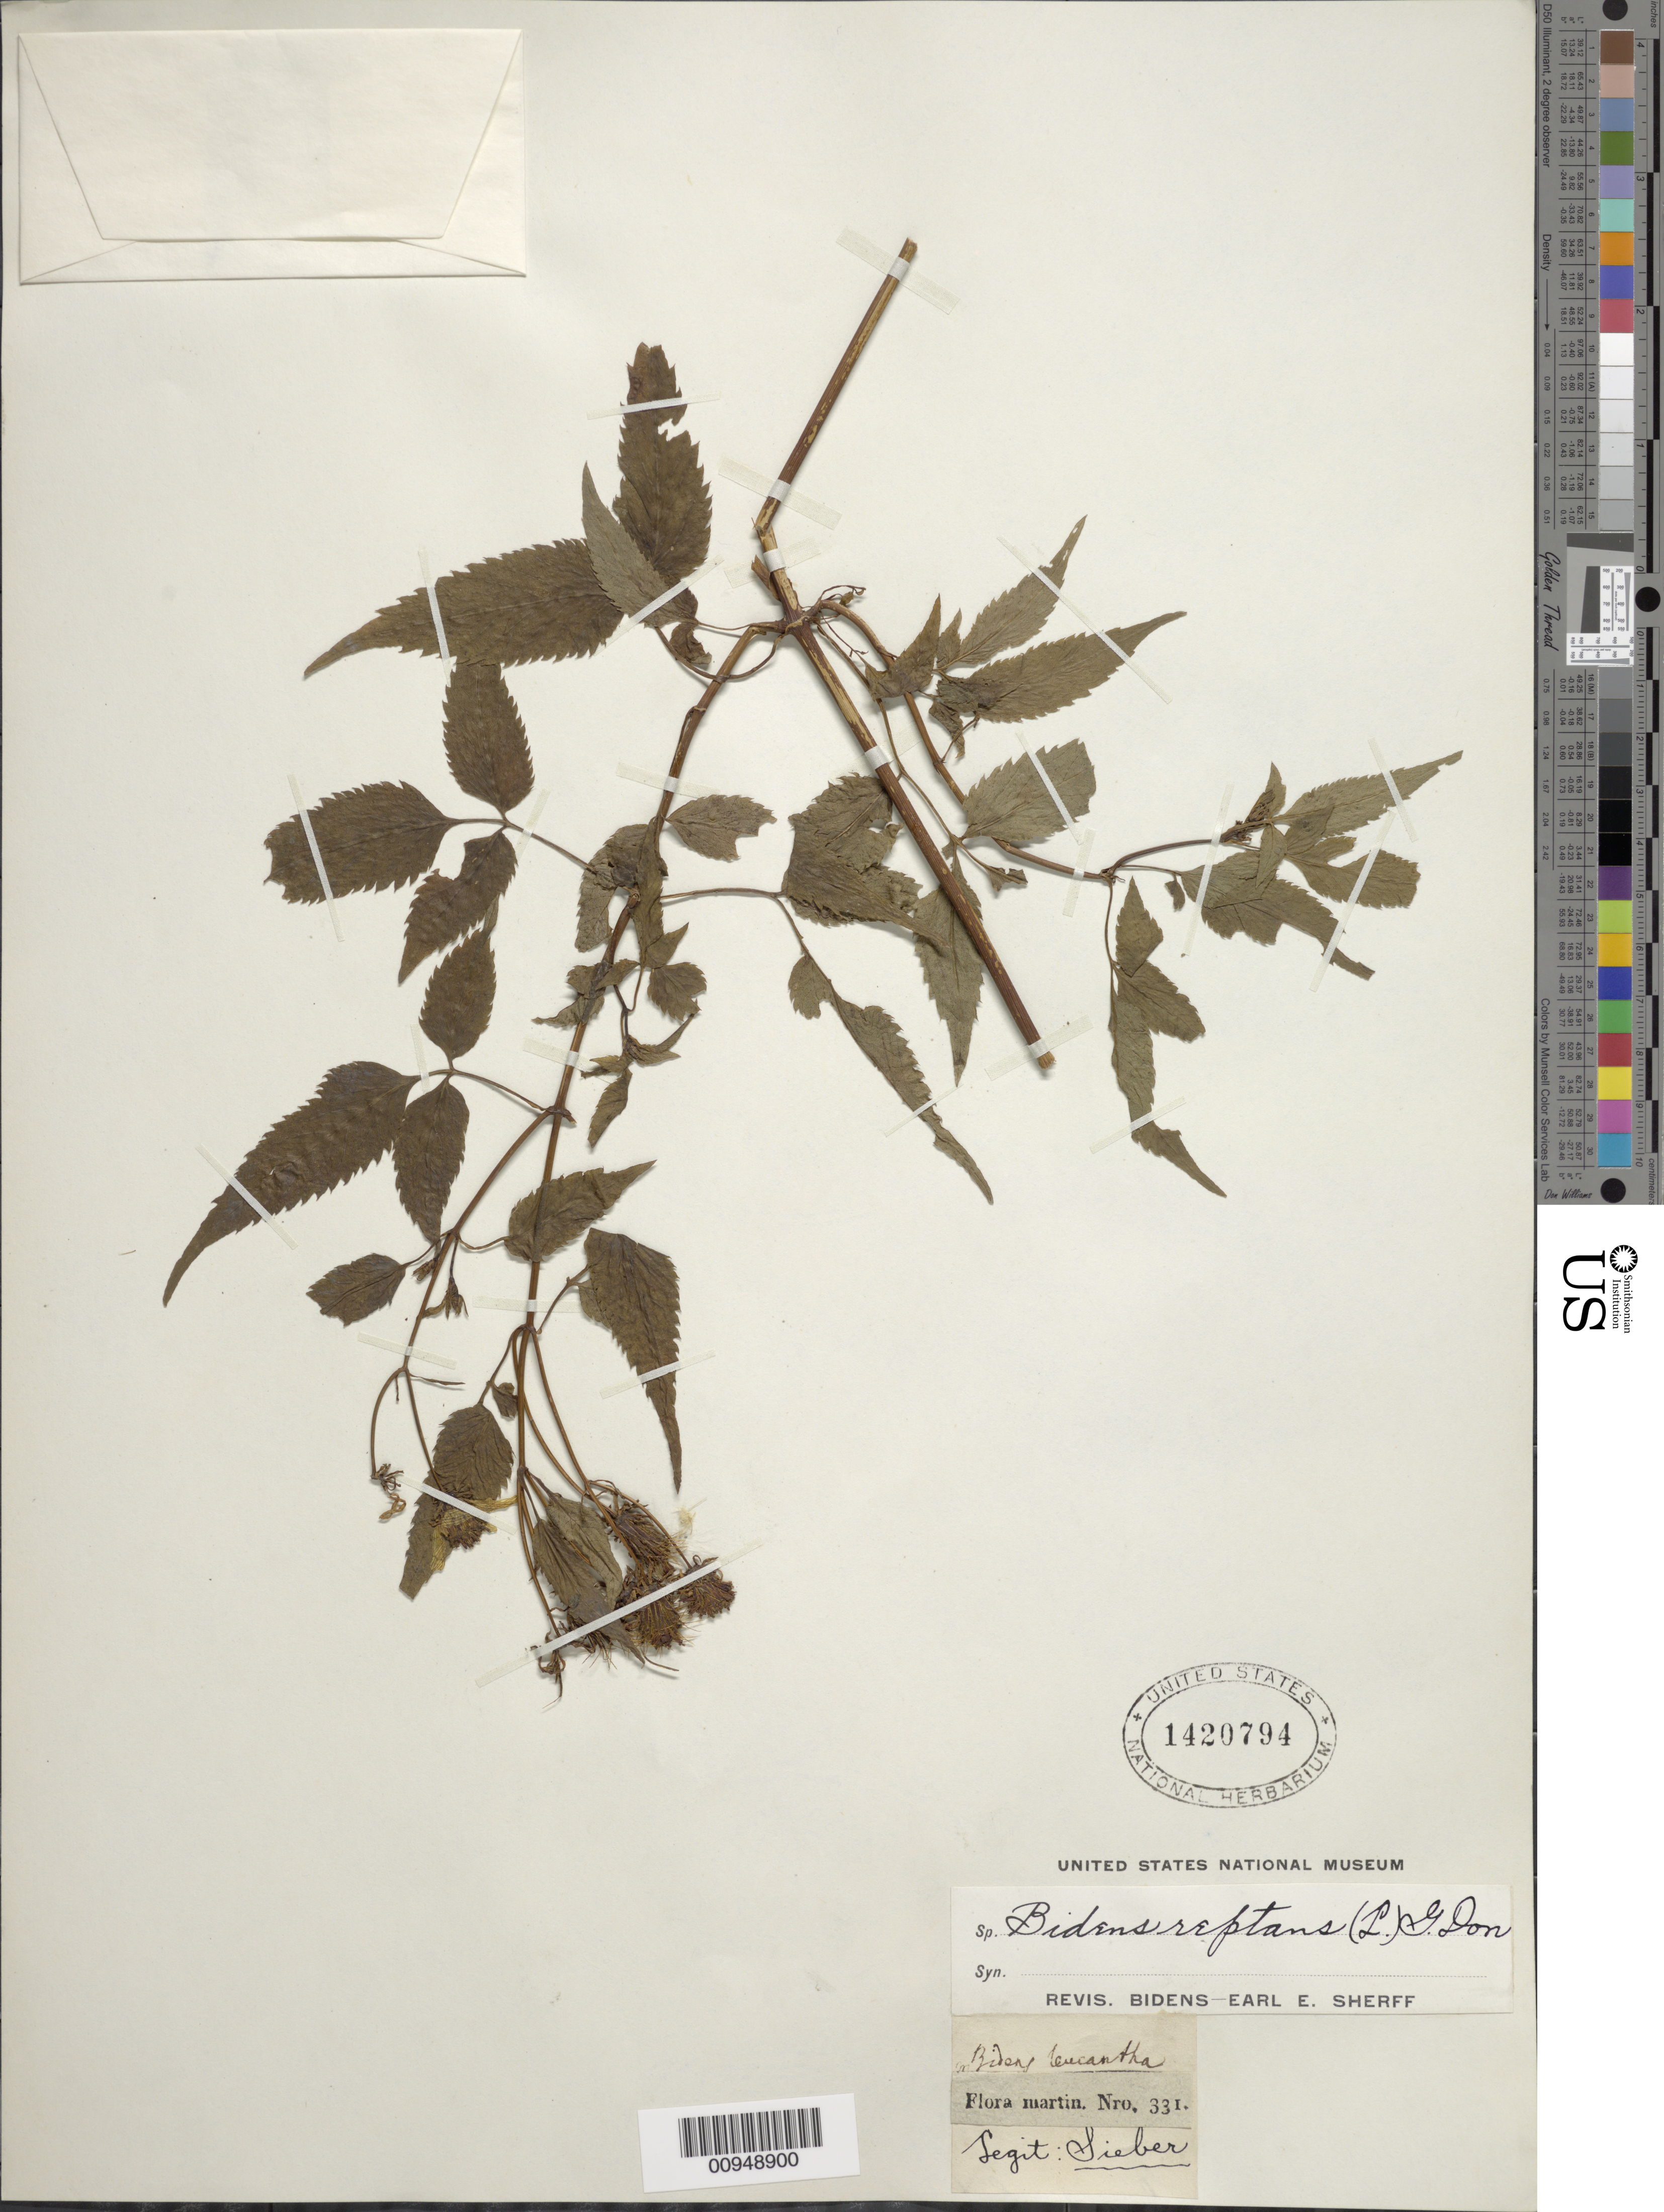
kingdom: Plantae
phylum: Tracheophyta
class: Magnoliopsida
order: Asterales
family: Asteraceae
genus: Bidens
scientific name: Bidens reptans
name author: (L.) G. Don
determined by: Sherff, E. E.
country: Martinique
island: Martinique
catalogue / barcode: US 1420794